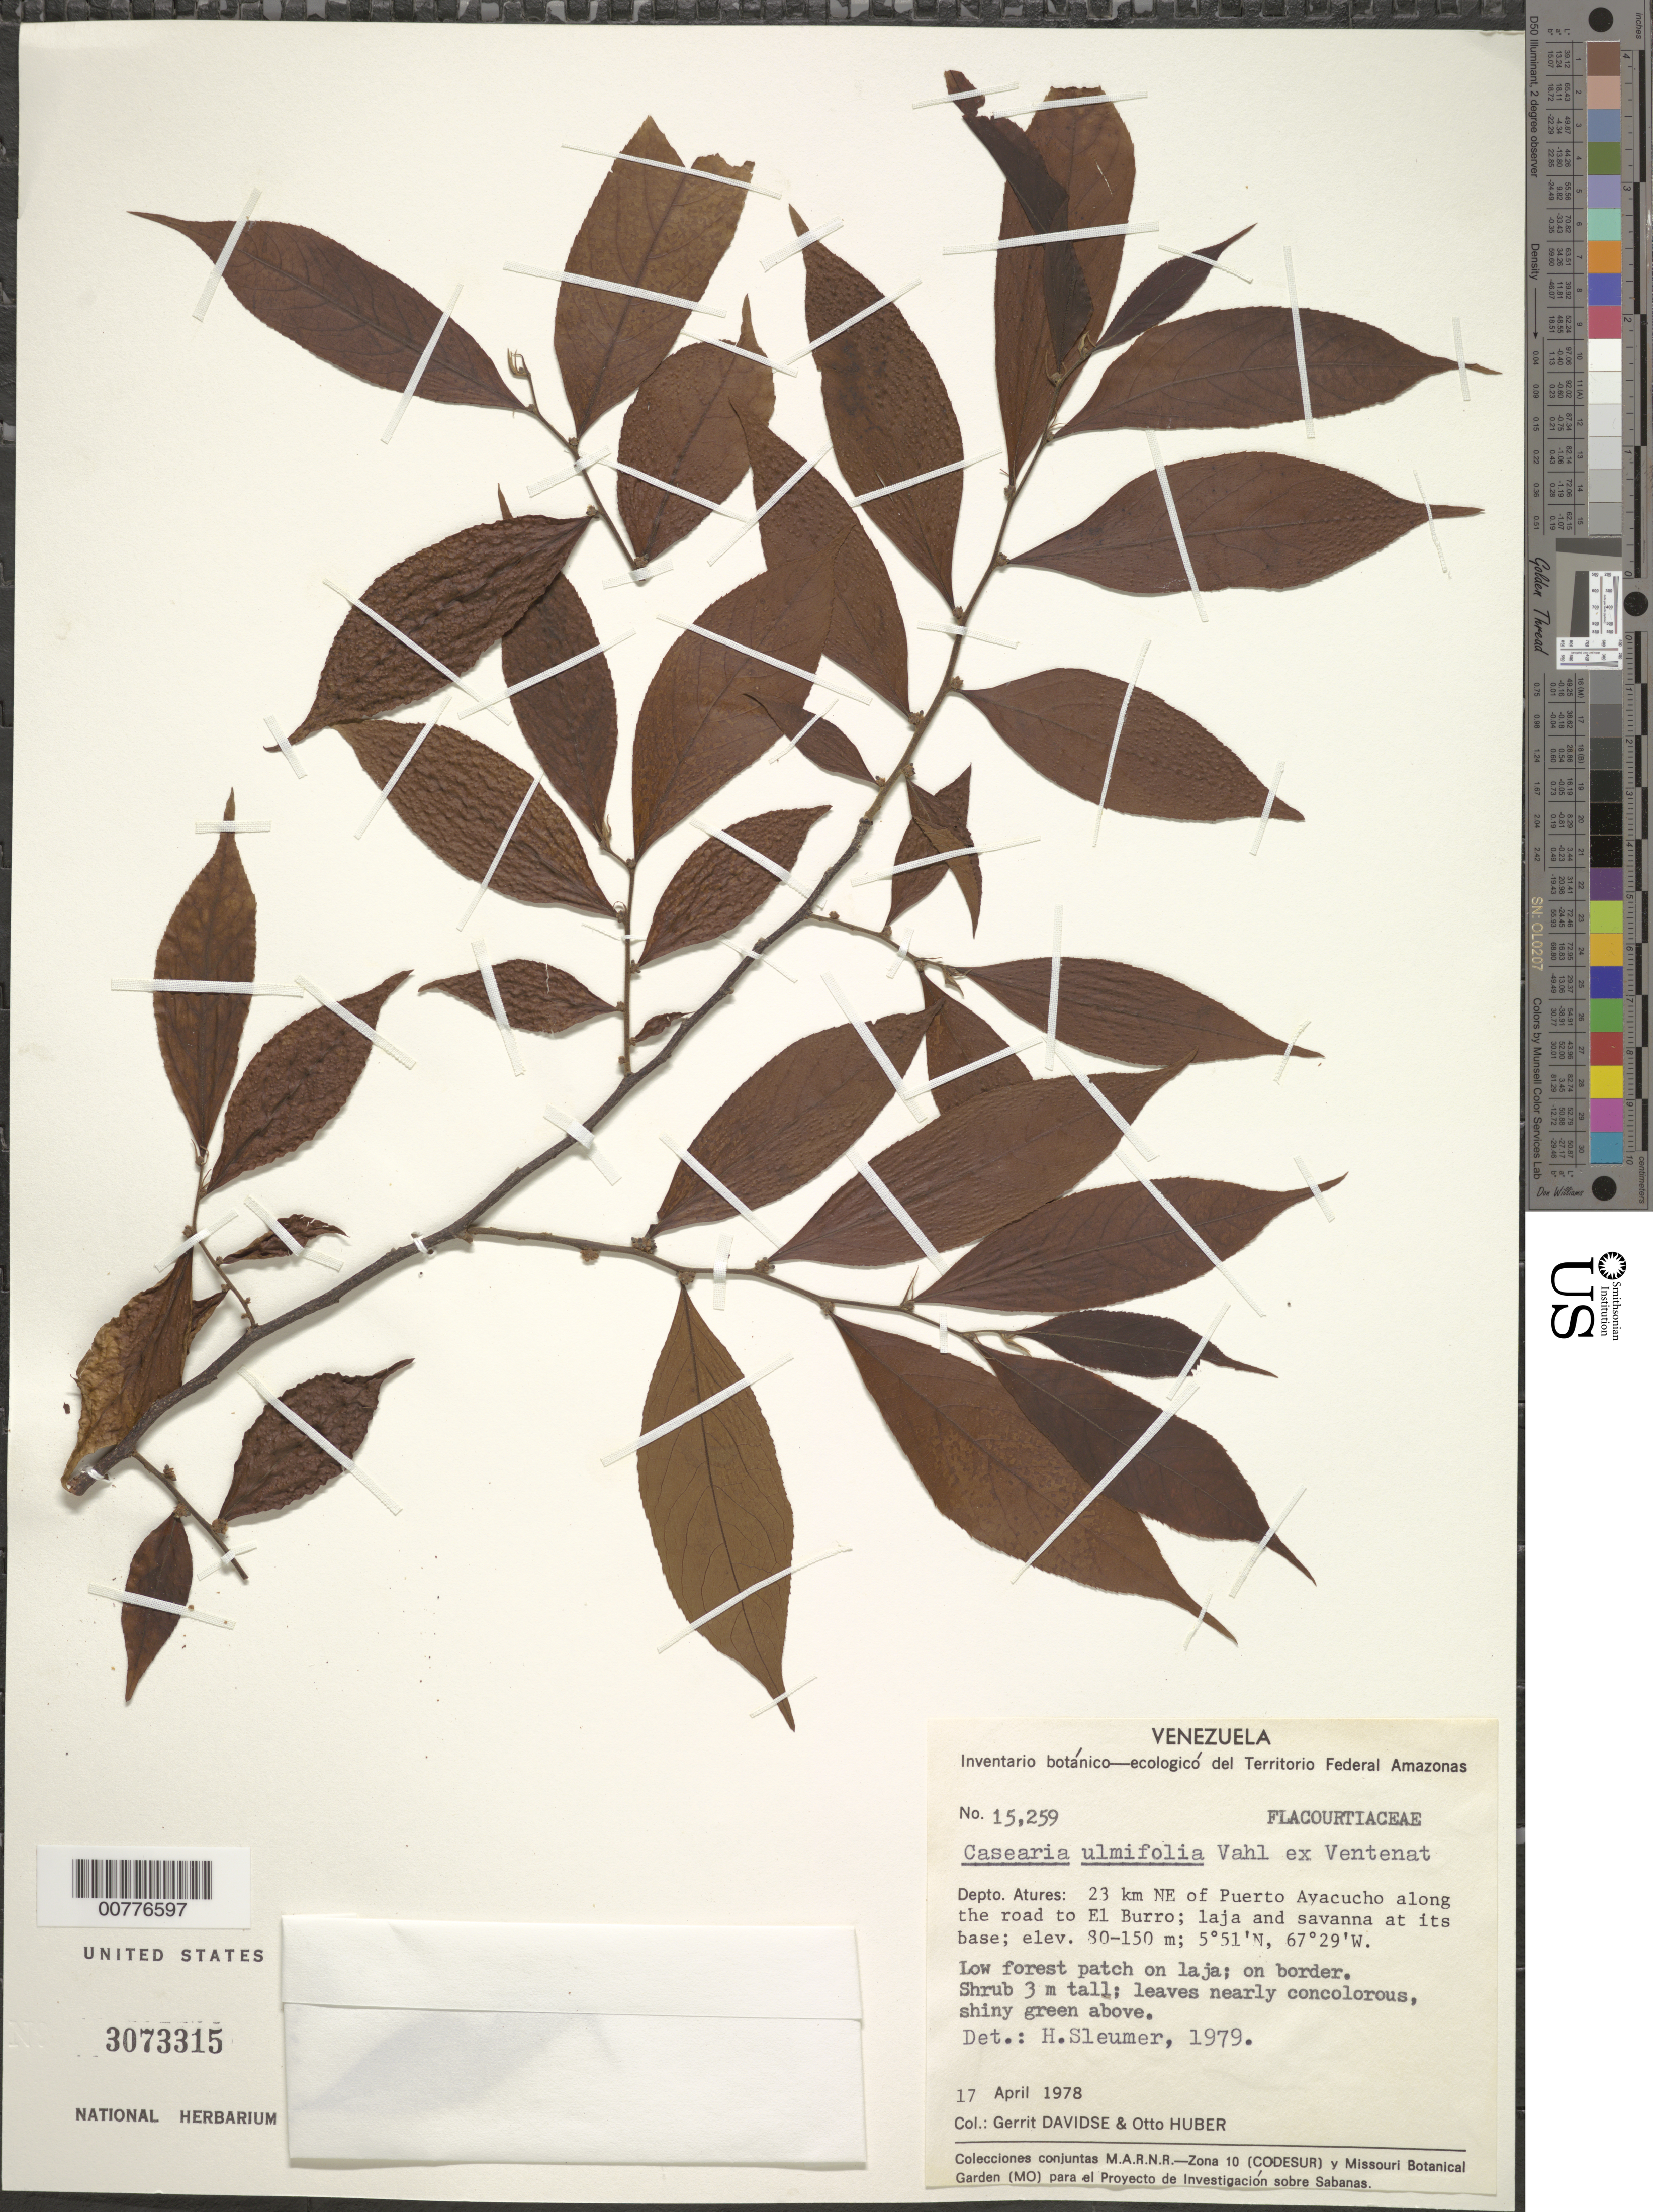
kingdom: Plantae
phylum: Tracheophyta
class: Magnoliopsida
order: Malpighiales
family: Salicaceae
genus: Casearia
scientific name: Casearia ulmifolia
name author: Vahl ex Vent.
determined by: Sleumer, H. O.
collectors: G. Davidse & O. Huber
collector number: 15259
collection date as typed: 17-Apr-78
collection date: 1978-04-17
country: Venezuela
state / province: Amazonas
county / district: Atures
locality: Puerto Ayacucho, 23 km NE of, on road to El Burro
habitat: Low patch forest on laja; on border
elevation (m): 80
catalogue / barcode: US 3073315